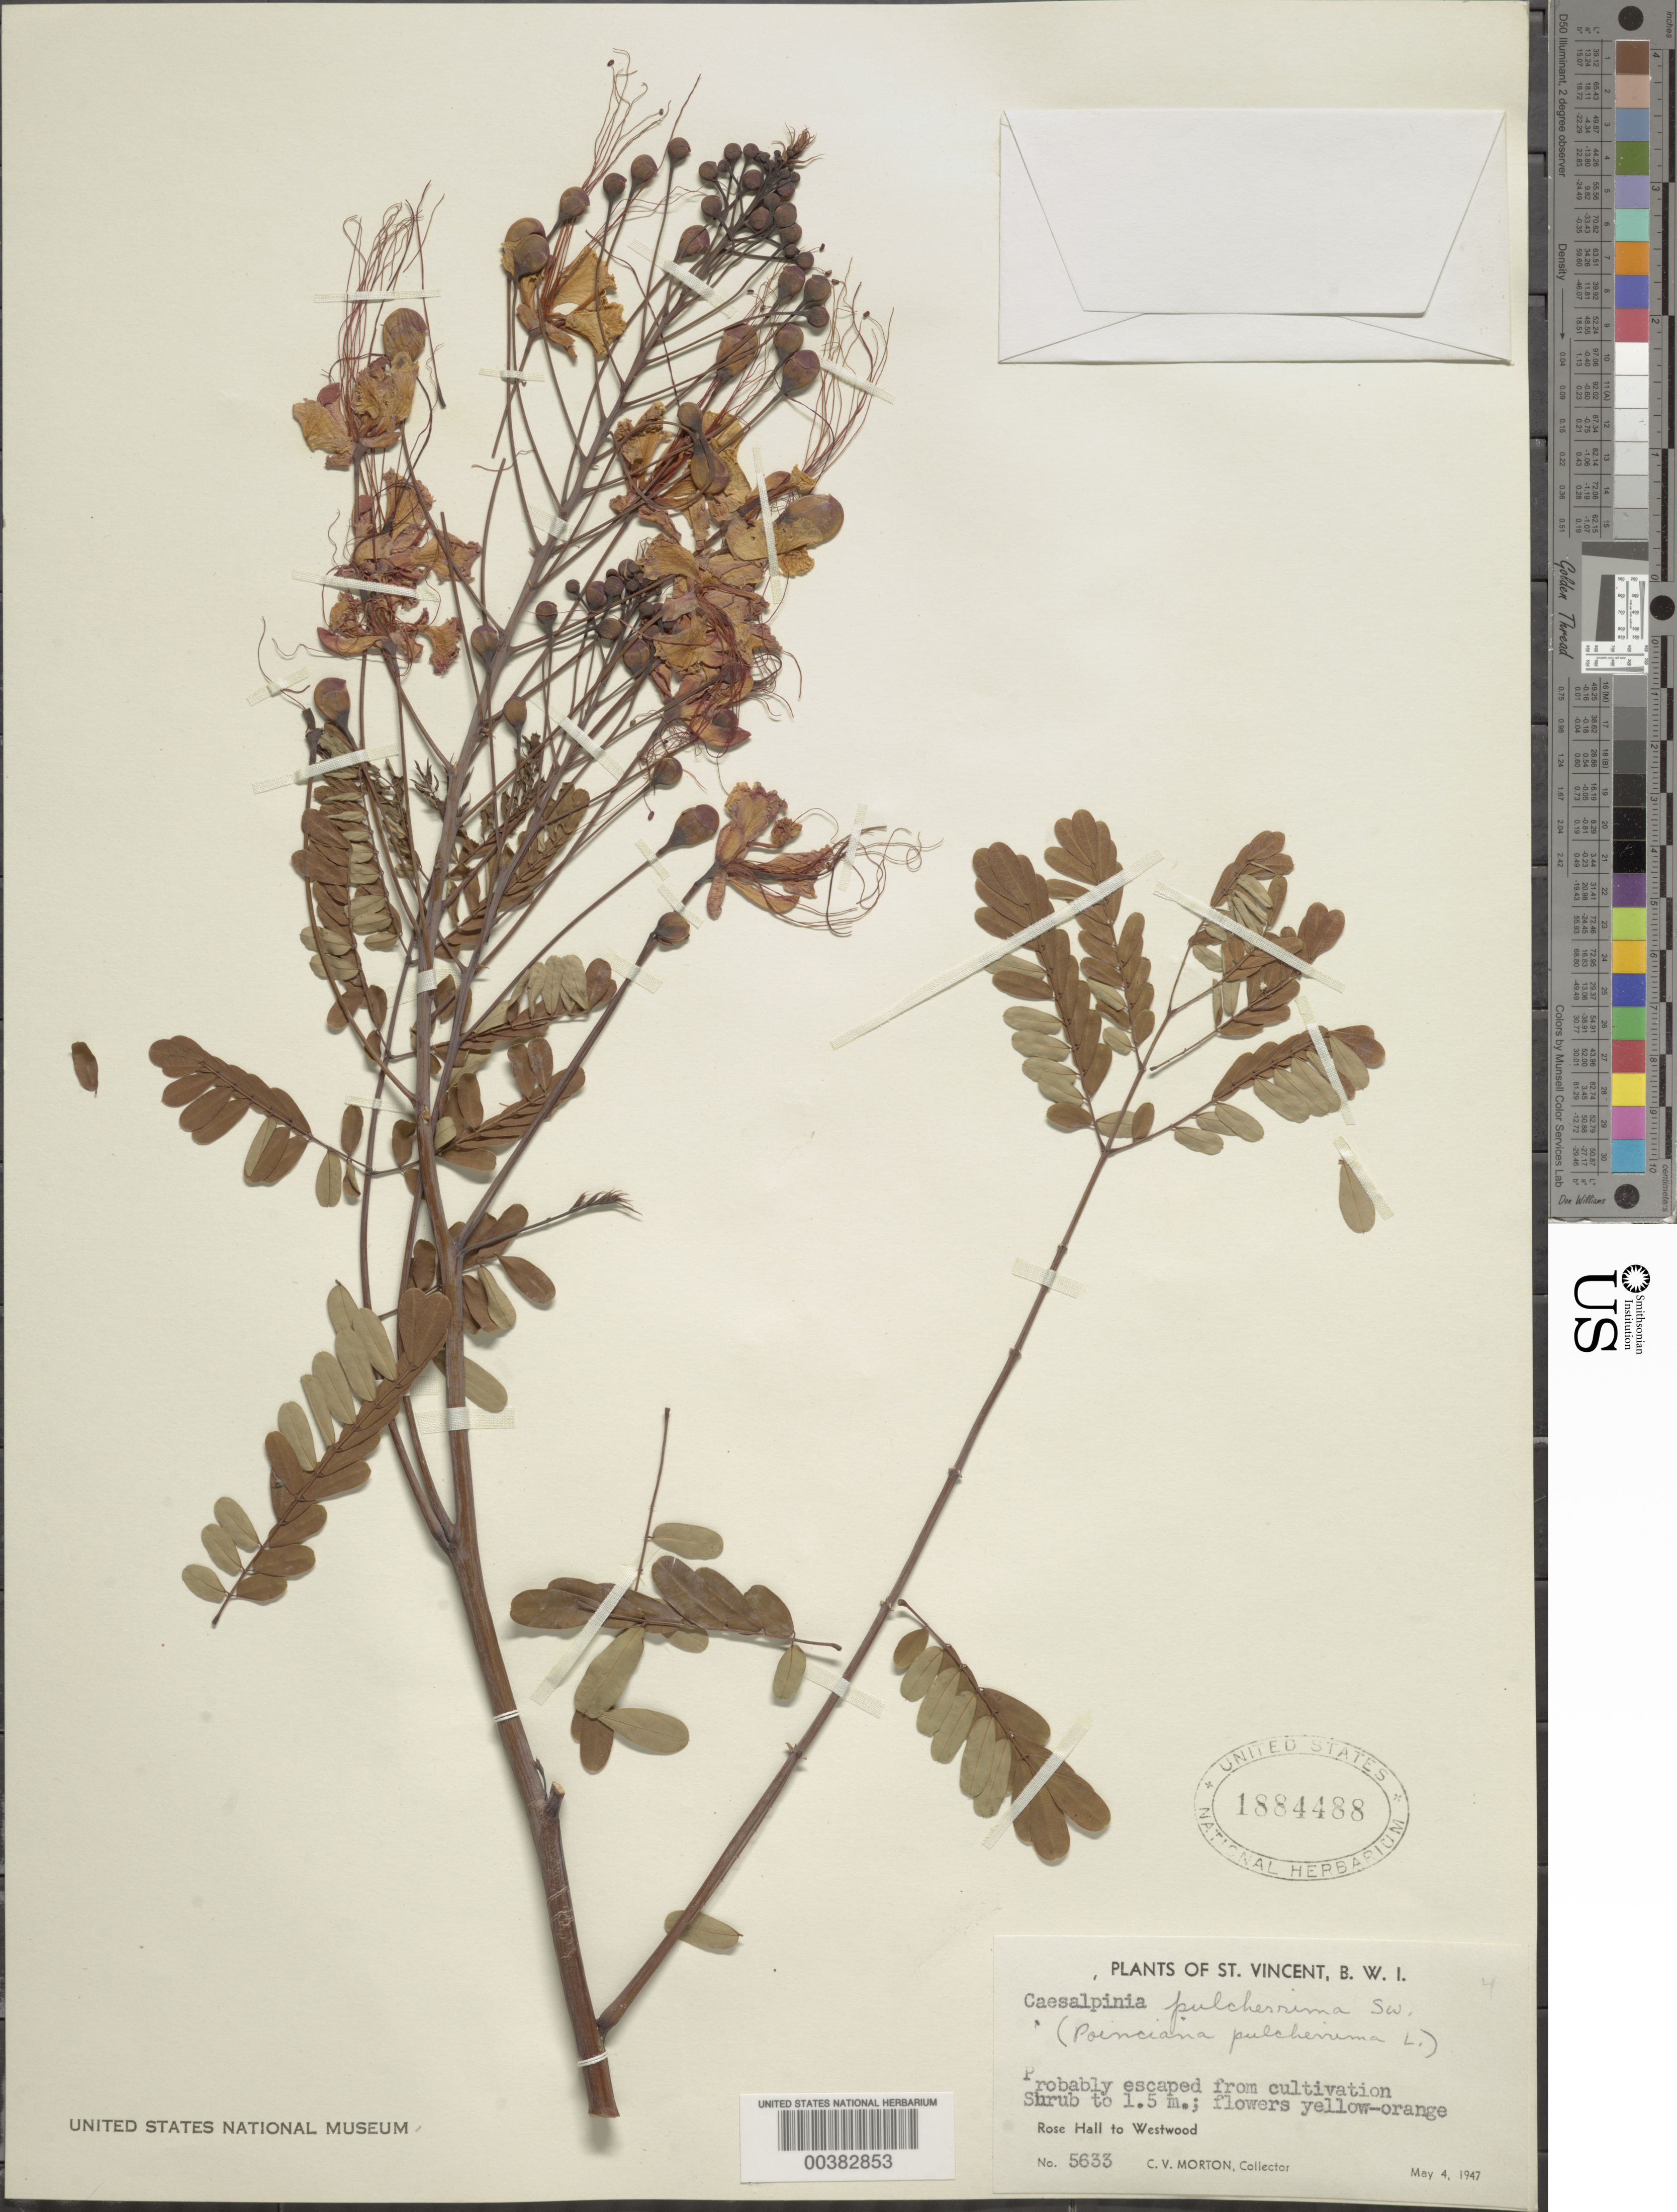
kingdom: Plantae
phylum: Tracheophyta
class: Magnoliopsida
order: Fabales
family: Fabaceae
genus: Caesalpinia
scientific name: Caesalpinia pulcherrima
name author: (L.) Sw.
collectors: C. V. Morton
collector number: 5633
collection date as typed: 04 May 1947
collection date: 1947-05-04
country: St. Vincent - Grenadines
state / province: Saint David (?)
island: St. Vincent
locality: Rose hall to westwood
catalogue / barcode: US 1884488